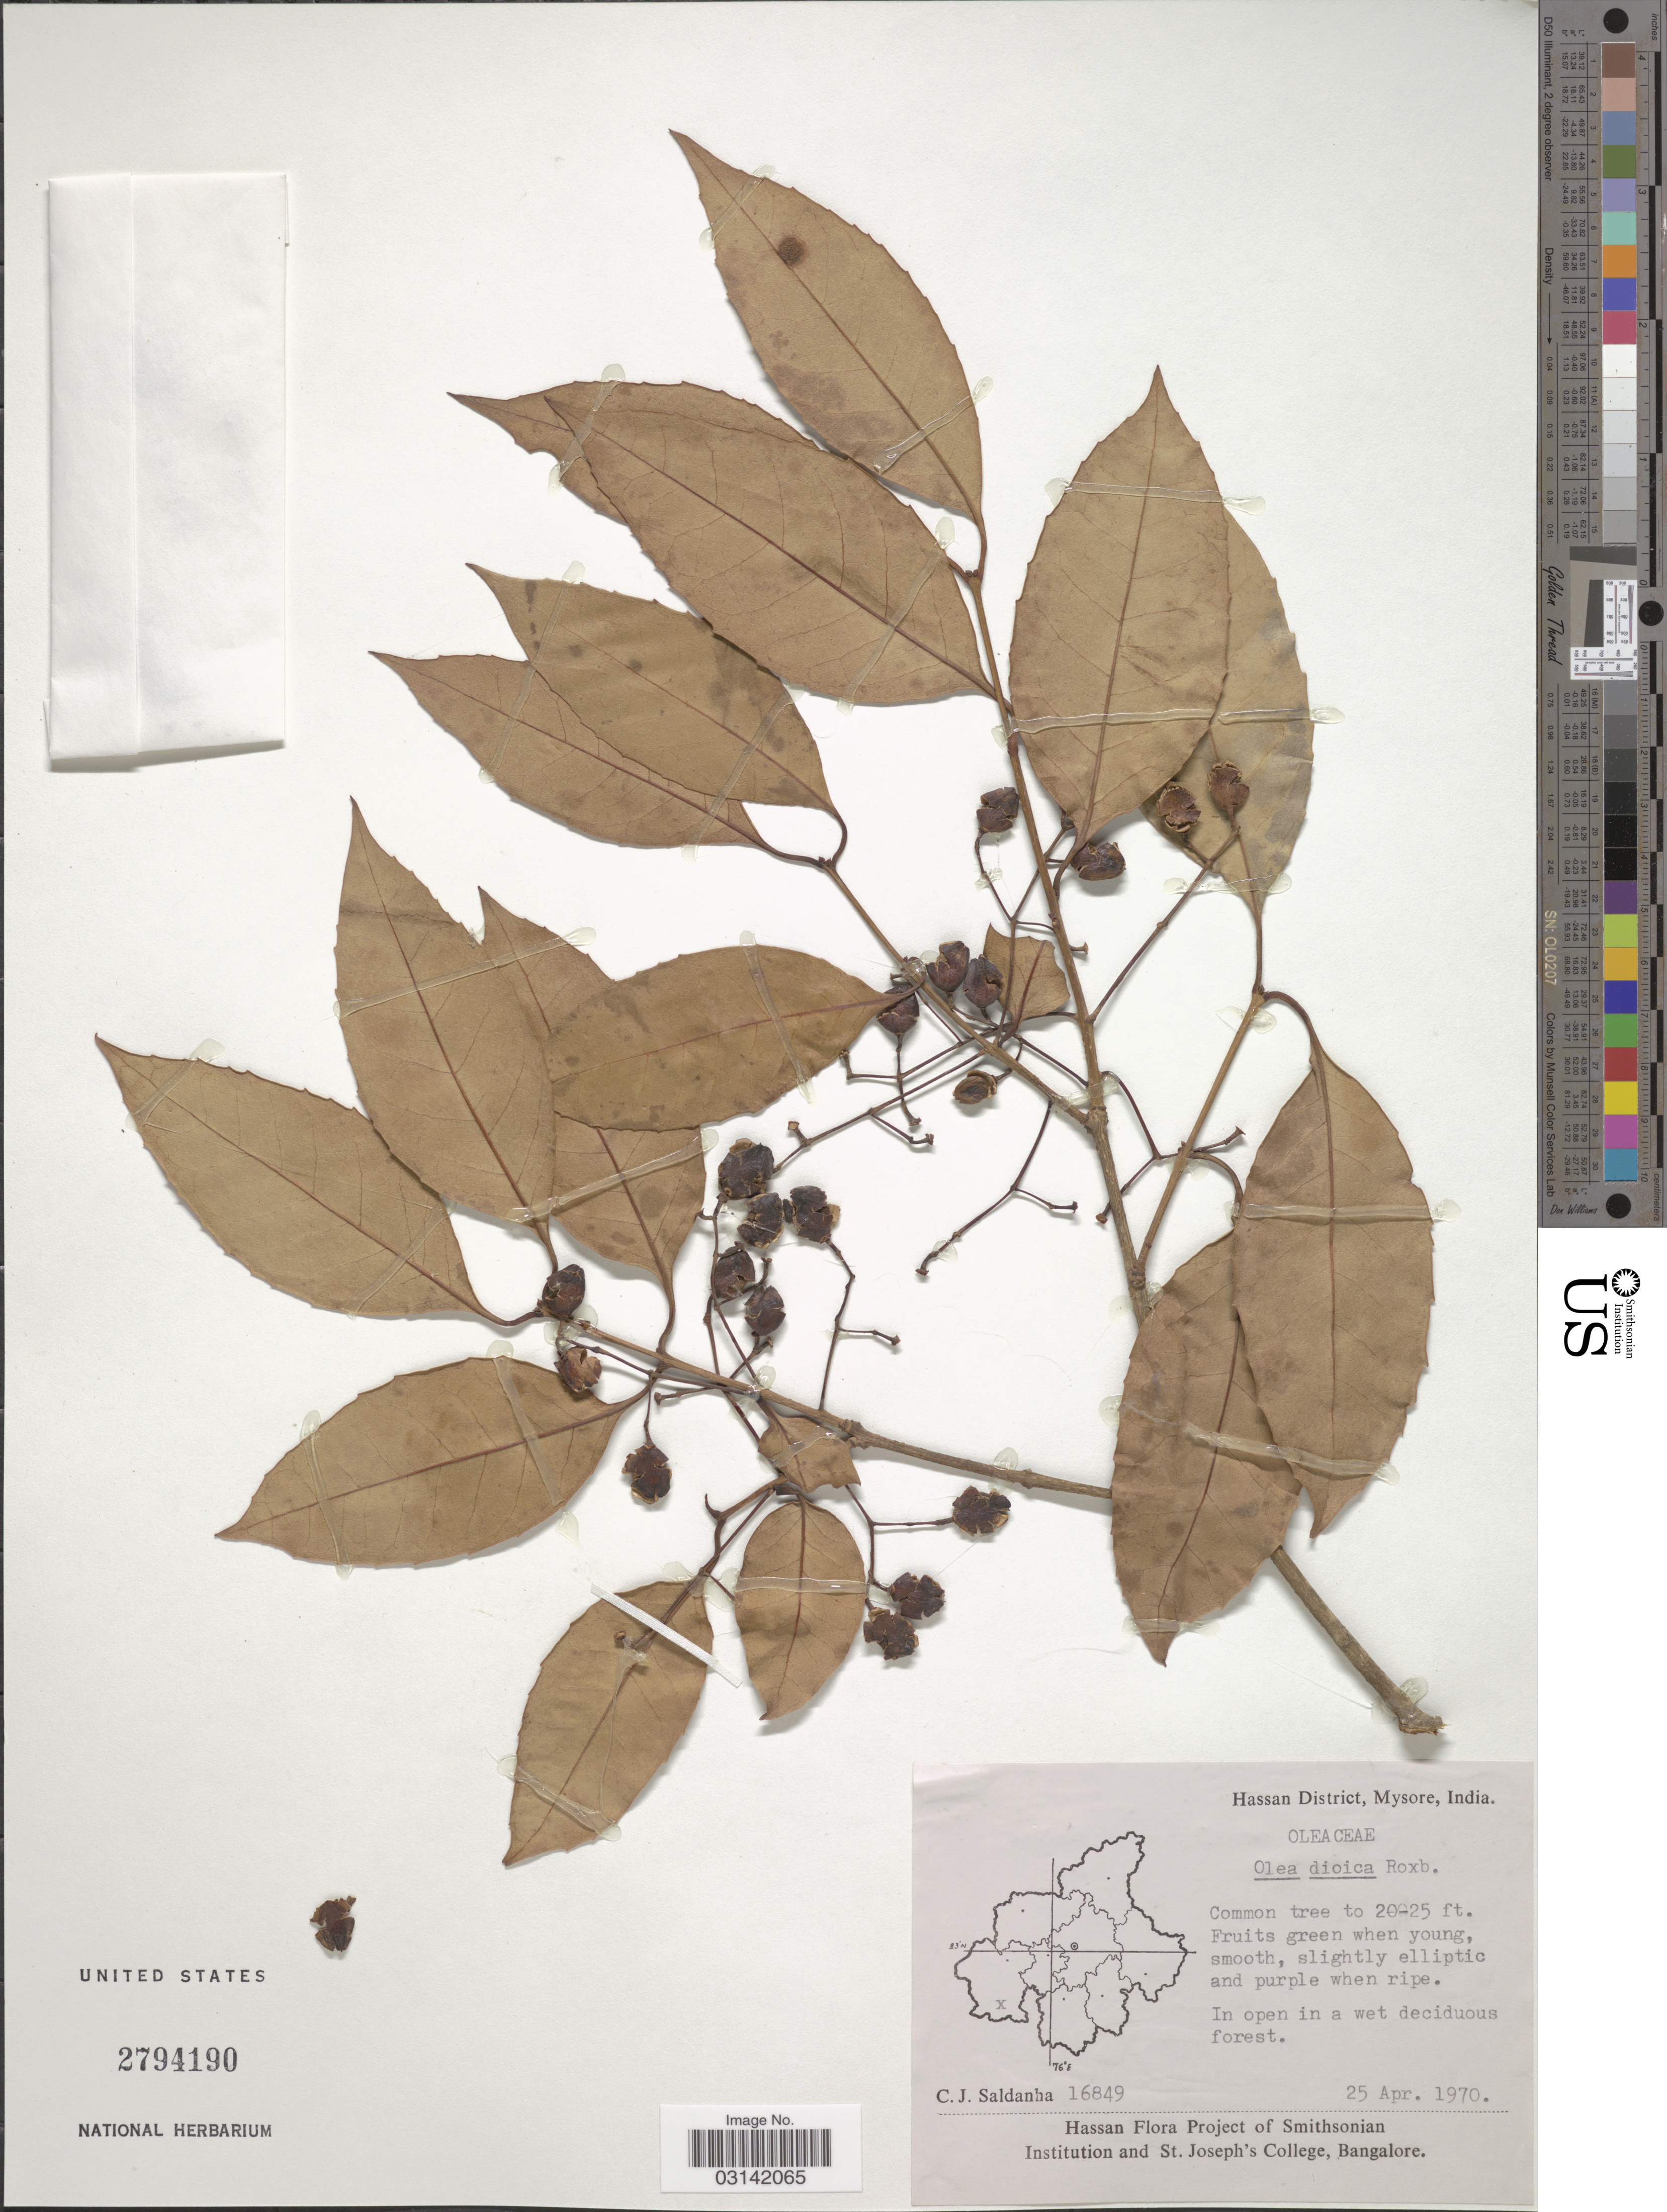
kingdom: Plantae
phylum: Tracheophyta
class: Magnoliopsida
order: Lamiales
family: Oleaceae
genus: Tetrapilus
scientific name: Tetrapilus dioicus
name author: (Roxb.) L.A.S. Johnson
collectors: C. J. Saldanha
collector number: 16849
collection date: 1970-04-25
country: India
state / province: Karnataka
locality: Hassan District, Mysore.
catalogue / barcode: US 2794190